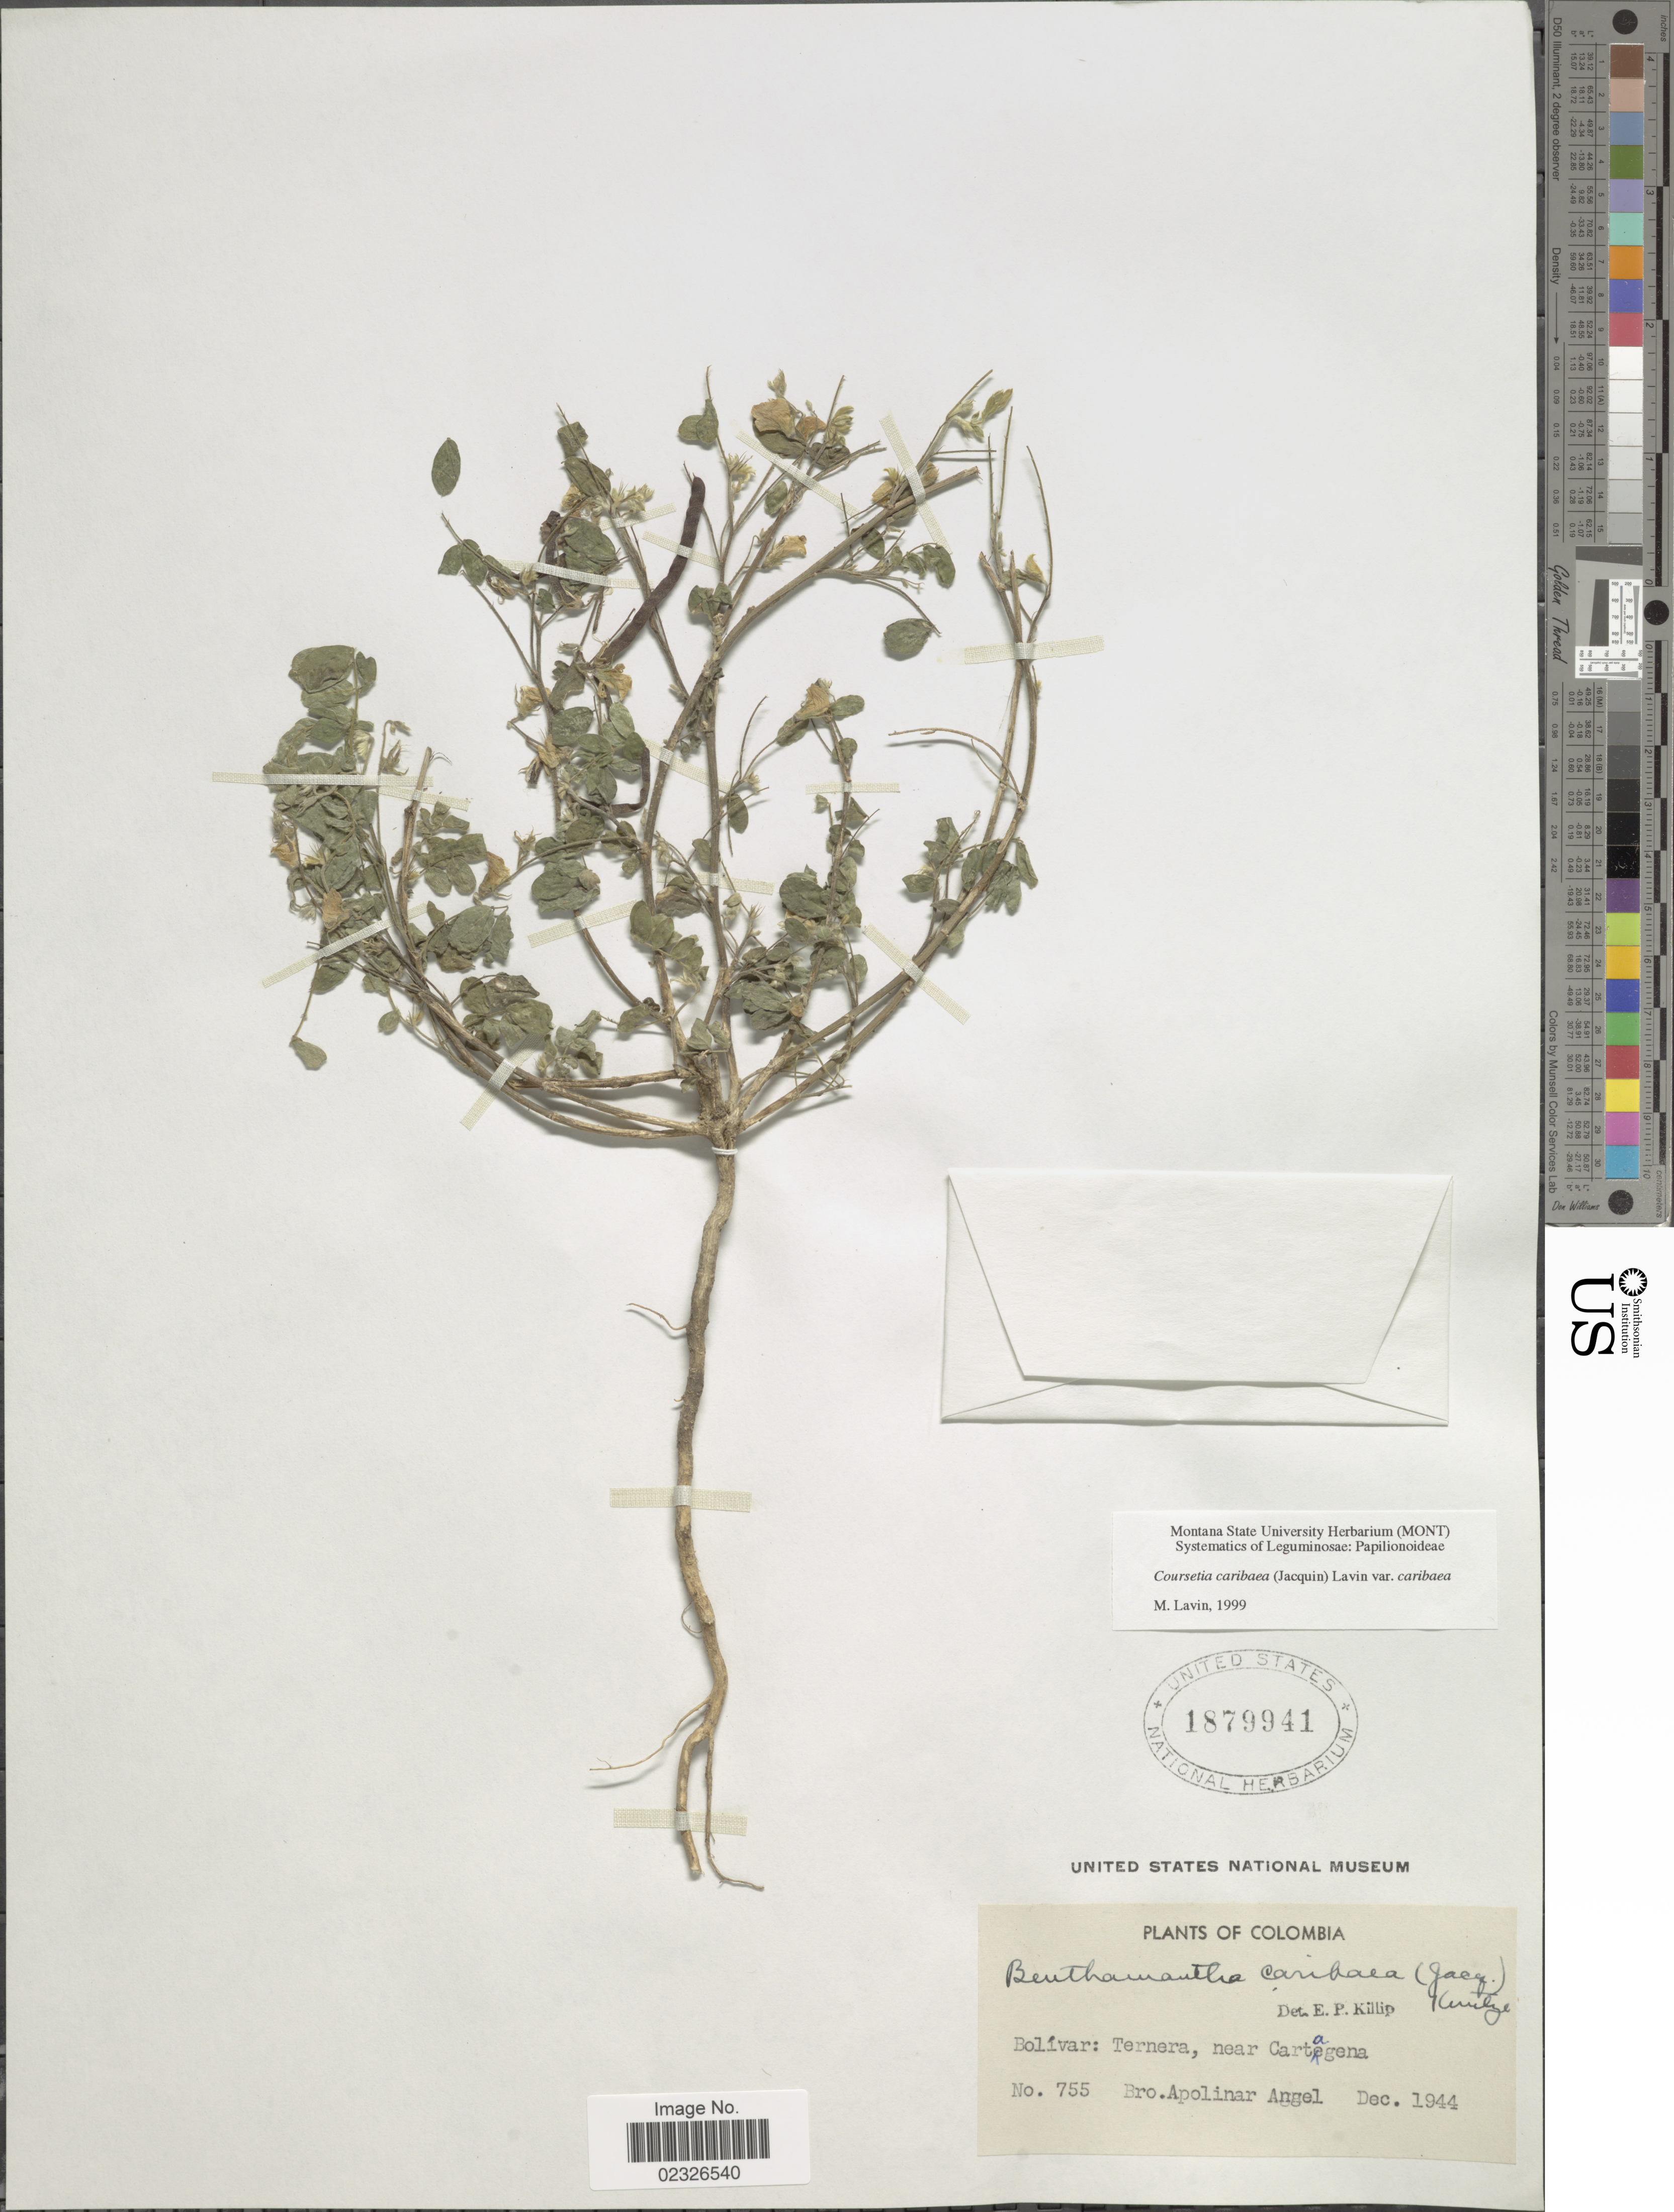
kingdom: Plantae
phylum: Tracheophyta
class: Magnoliopsida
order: Fabales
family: Fabaceae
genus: Coursetia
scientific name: Coursetia caribaea var. caribaea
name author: (Jacq.) Lavin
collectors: B. Apollinar Angel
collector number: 755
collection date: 1944-12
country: Colombia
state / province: Bolívar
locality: Ternera, near Cartagena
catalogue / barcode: US 1879941